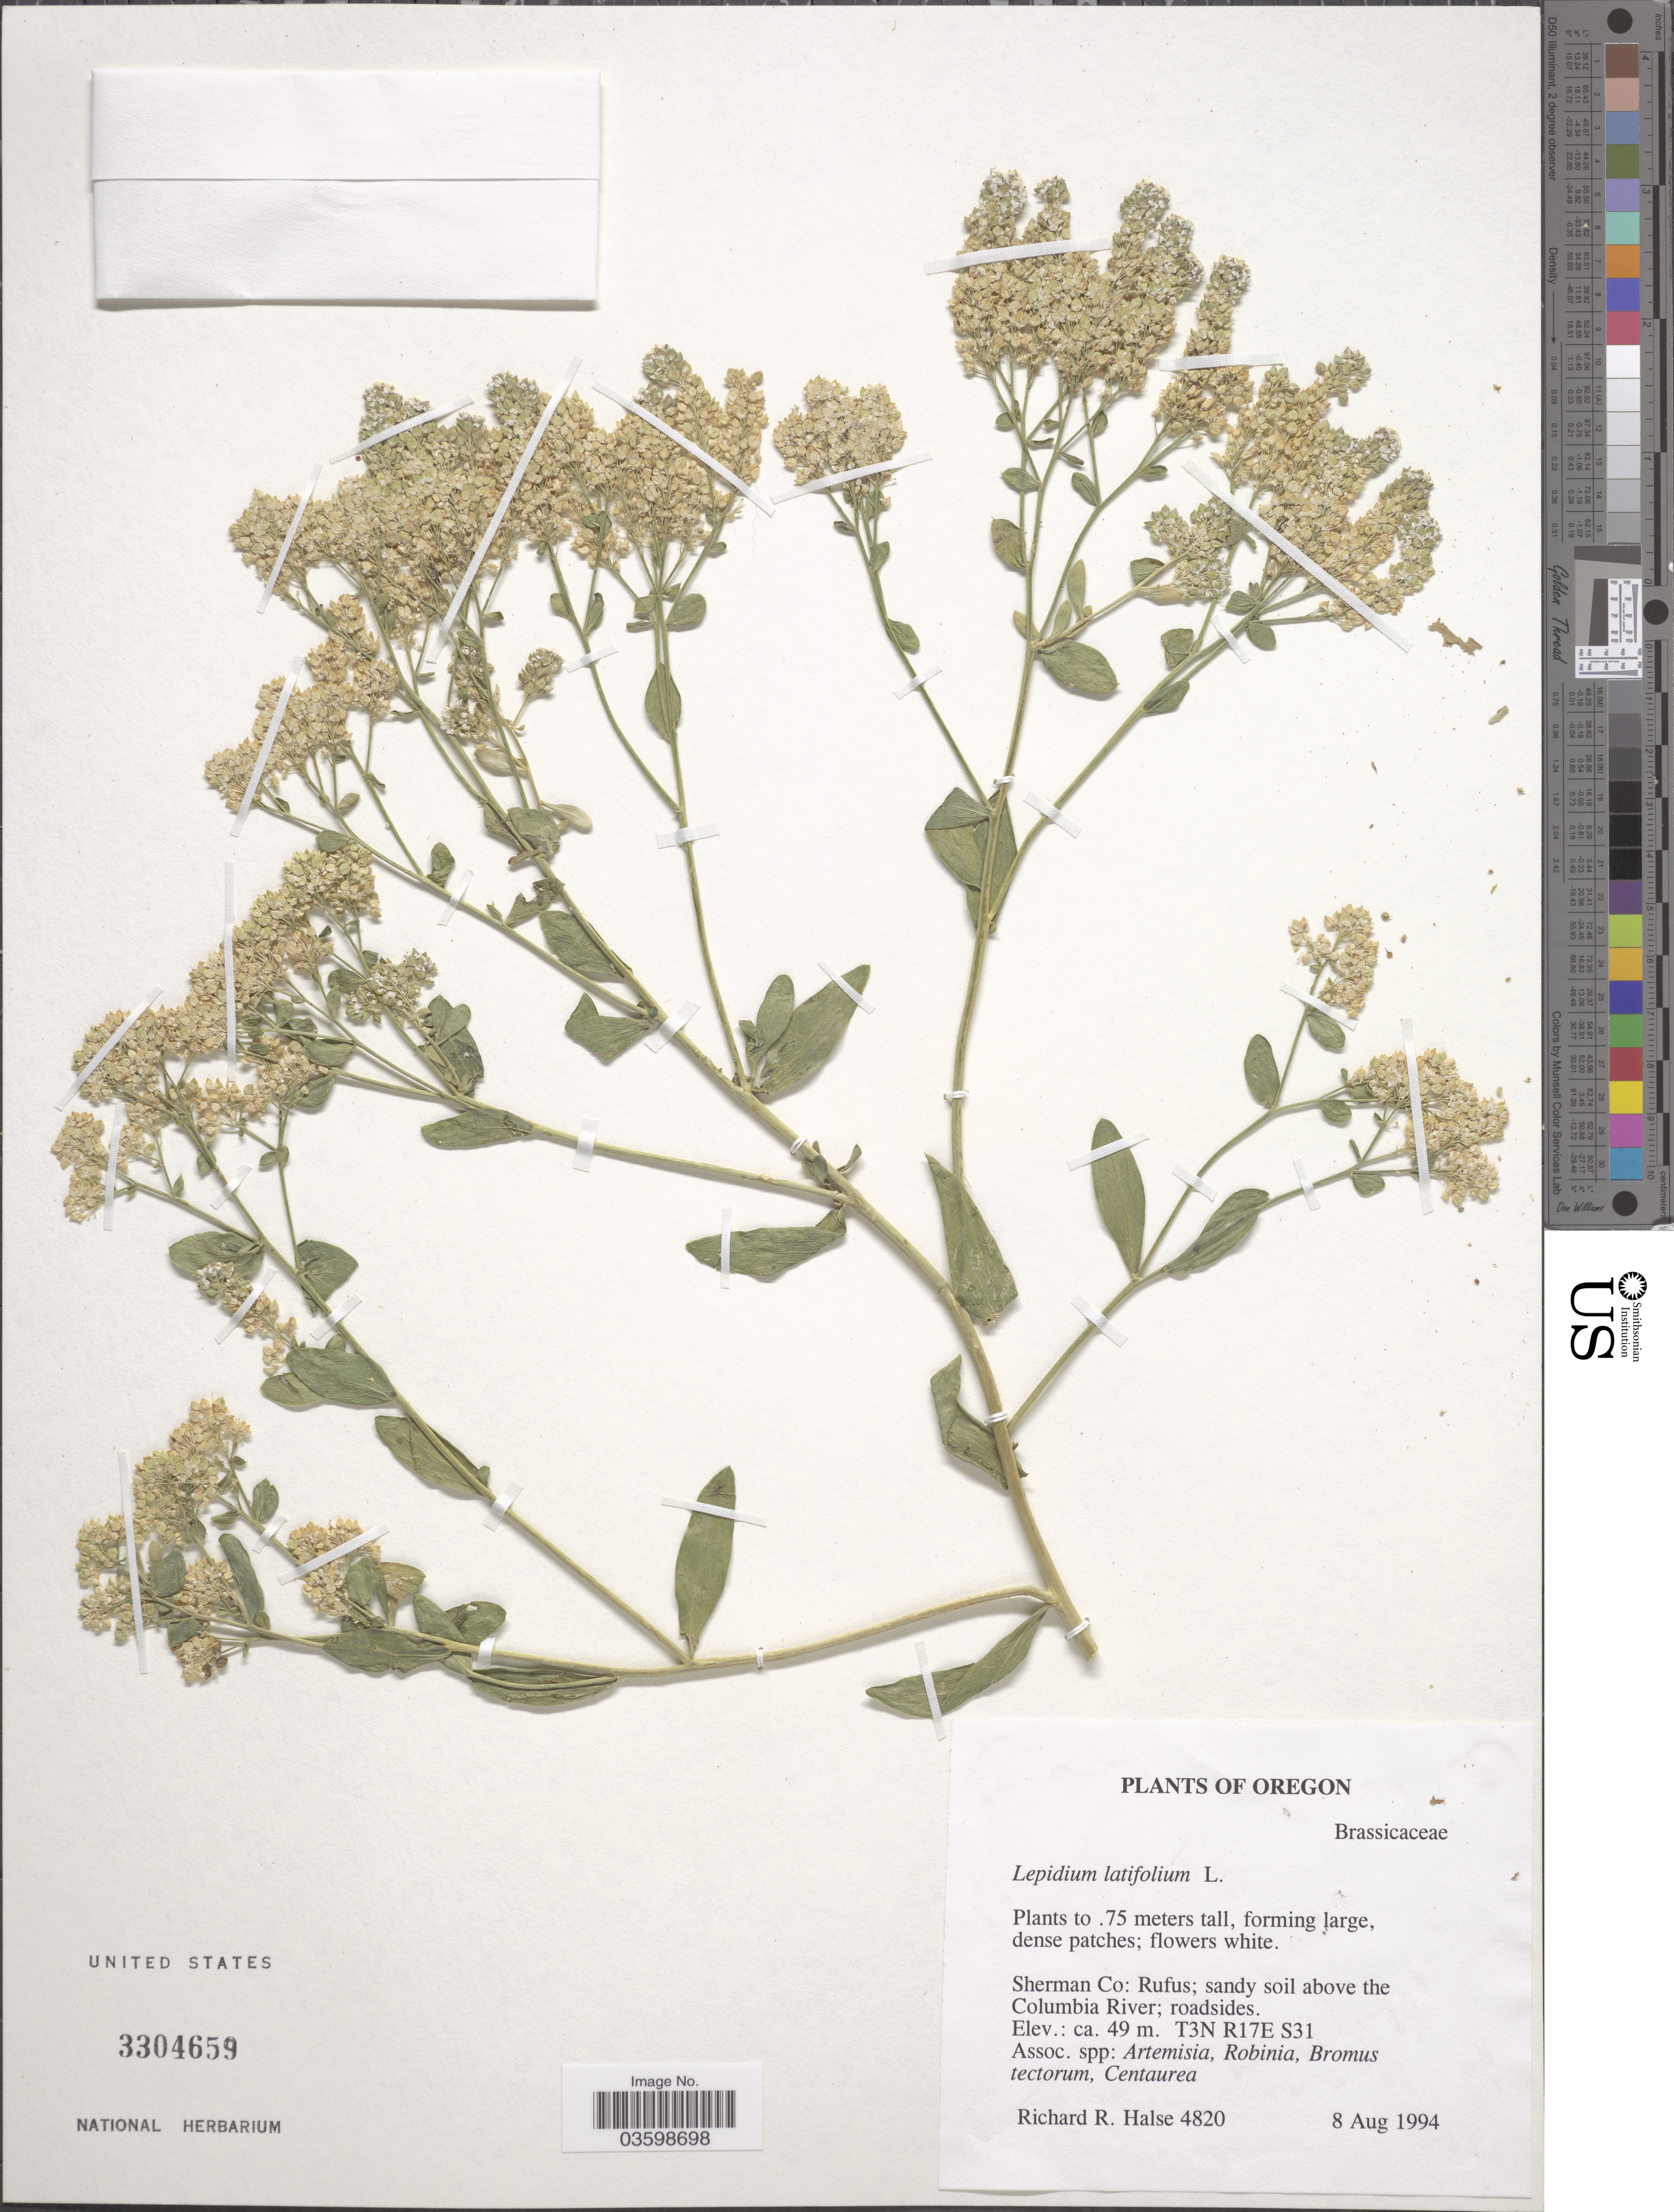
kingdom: Plantae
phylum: Tracheophyta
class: Magnoliopsida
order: Brassicales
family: Brassicaceae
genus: Lepidium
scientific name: Lepidium latifolium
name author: L.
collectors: R. Halse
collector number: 4820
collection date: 1994-08-08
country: United States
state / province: Oregon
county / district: Sherman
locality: Sherman Co: Rufus; sandy soil above the Columbia River; roadsides. T3N R17E S31.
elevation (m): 49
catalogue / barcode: US 3304659